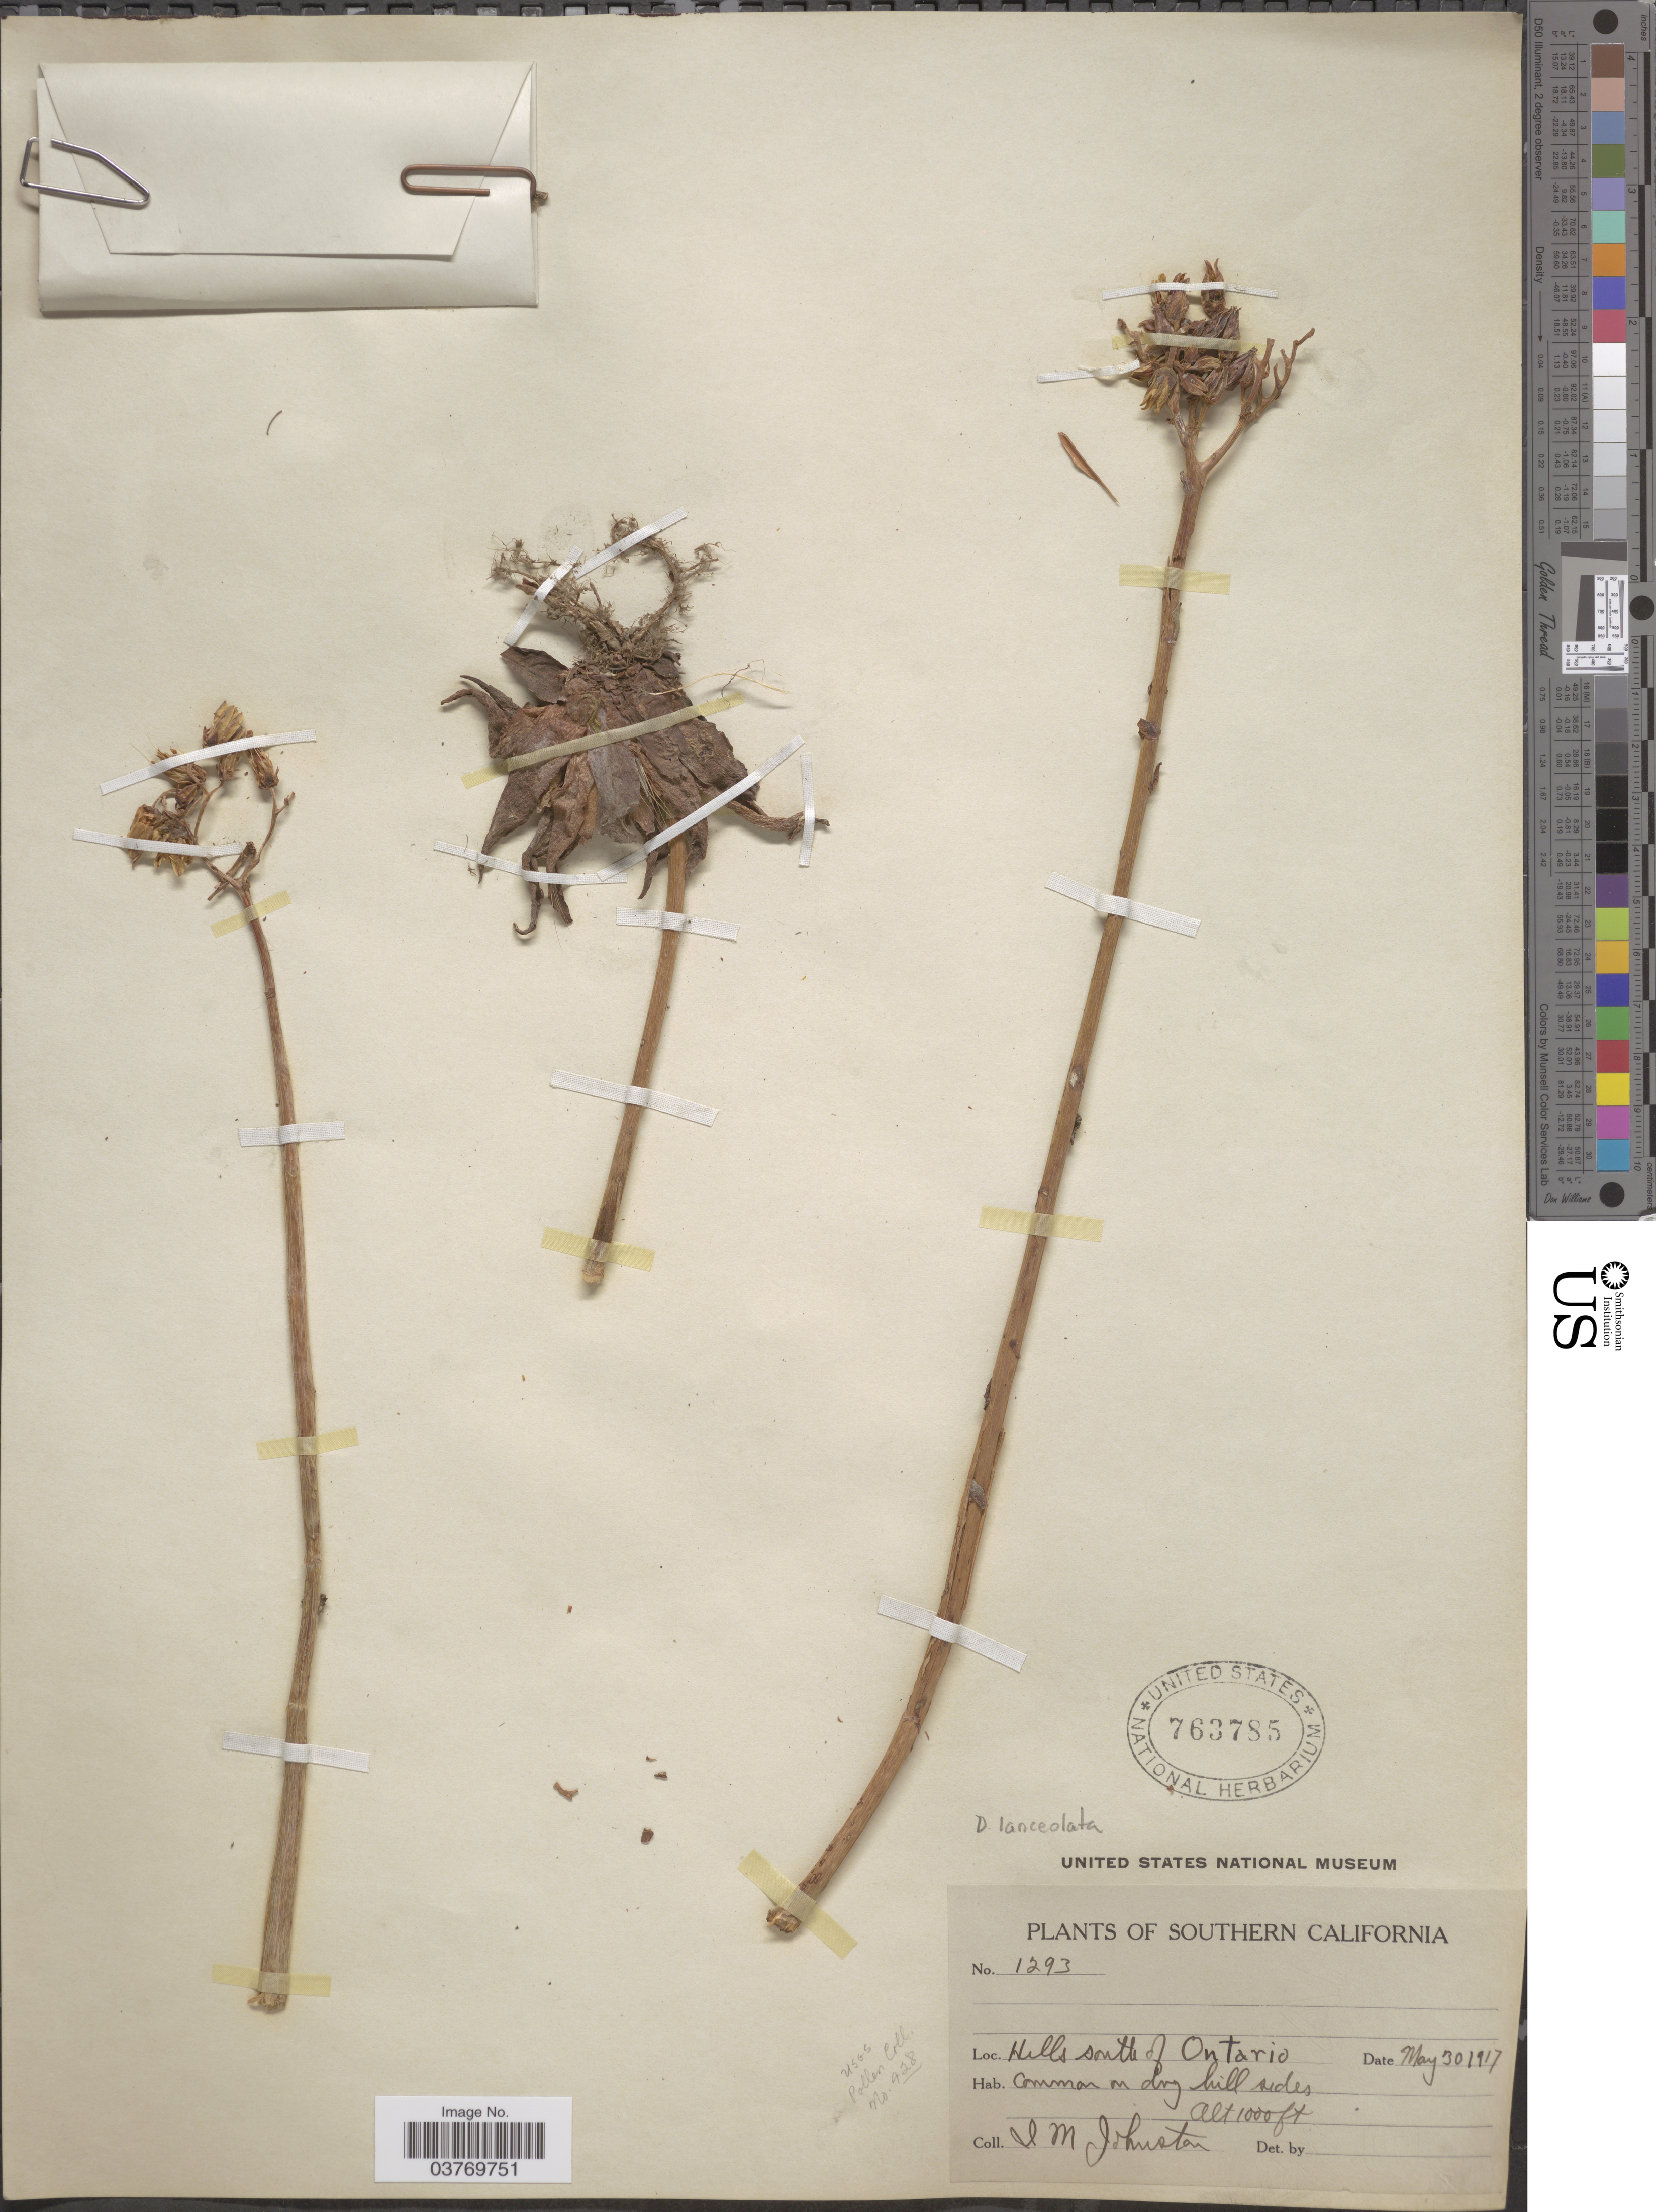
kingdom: Plantae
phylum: Tracheophyta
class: Magnoliopsida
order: Saxifragales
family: Crassulaceae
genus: Dudleya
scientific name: Dudleya lanceolata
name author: (Nutt.) Britton & Rose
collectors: I.M. Johnston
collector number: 1293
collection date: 1917-05-30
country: United States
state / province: California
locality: Southern California. Hills south of Ontario.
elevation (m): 305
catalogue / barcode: US 763785